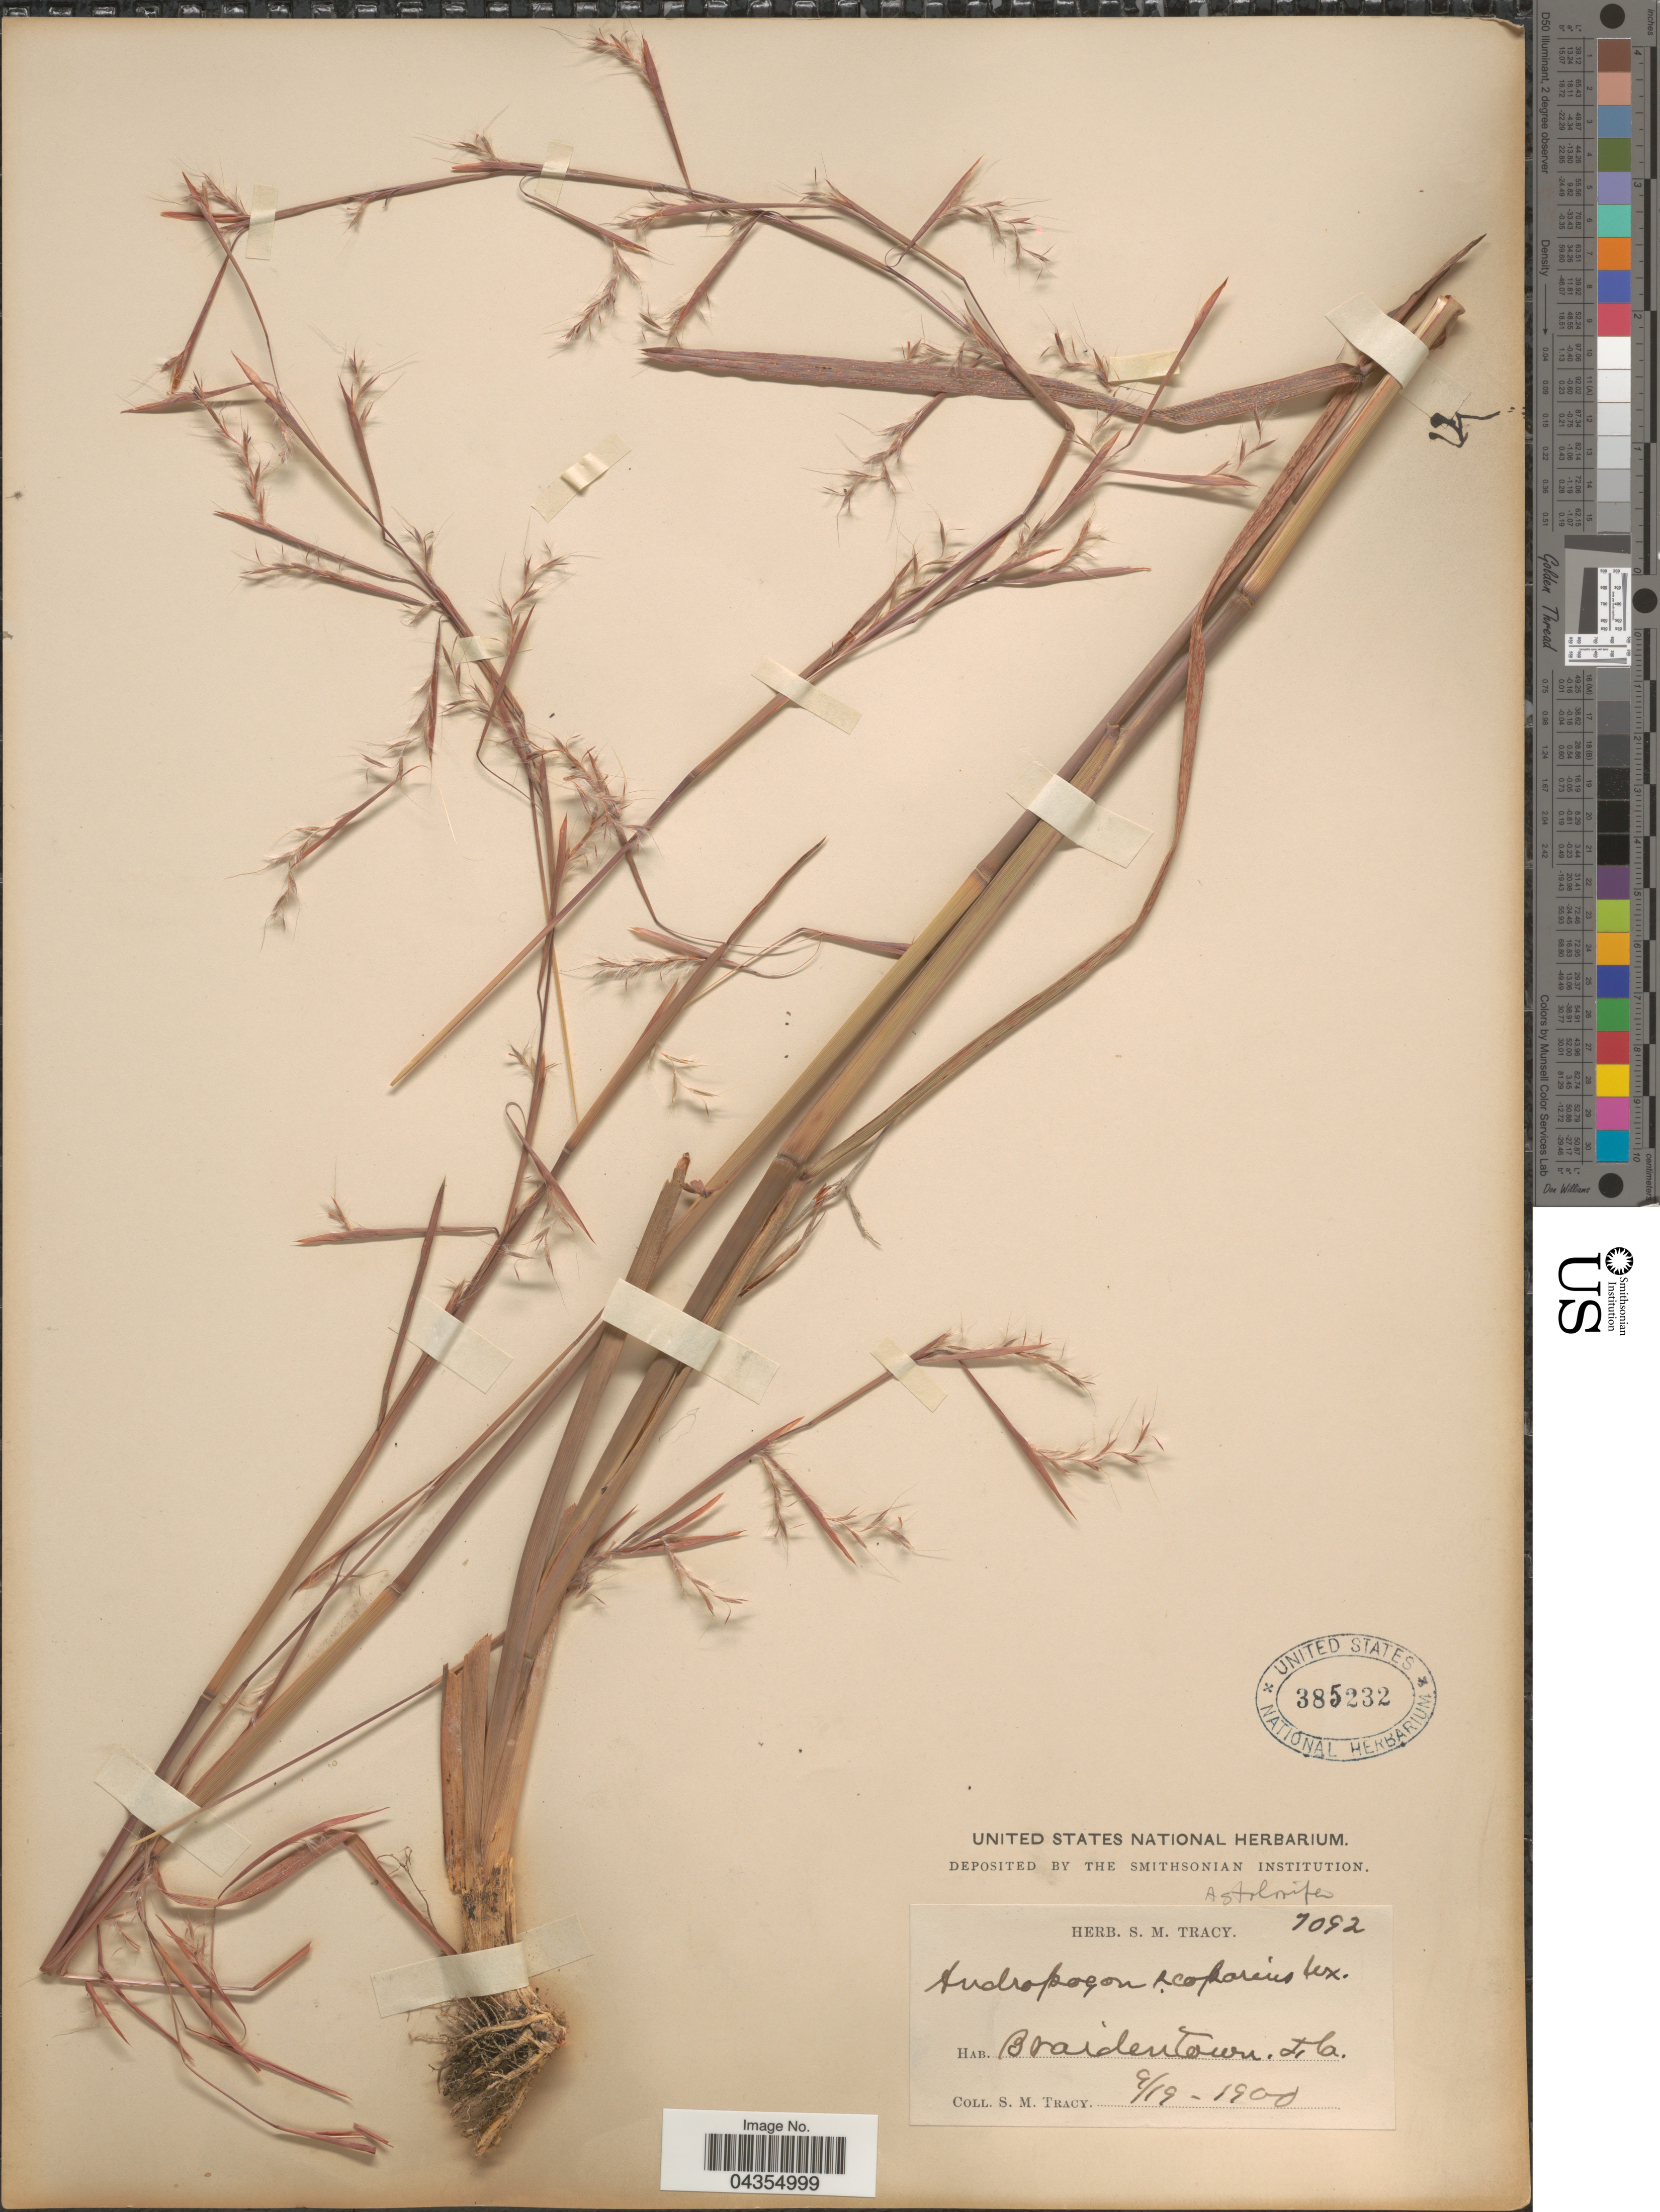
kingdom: Plantae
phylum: Tracheophyta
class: Liliopsida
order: Poales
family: Poaceae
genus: Schizachyrium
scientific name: Schizachyrium sanguineum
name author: (Retz.) Alston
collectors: S. M. Tracy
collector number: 7092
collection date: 1900-09-19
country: United States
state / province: Florida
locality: Braidentown.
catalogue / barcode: US 385232